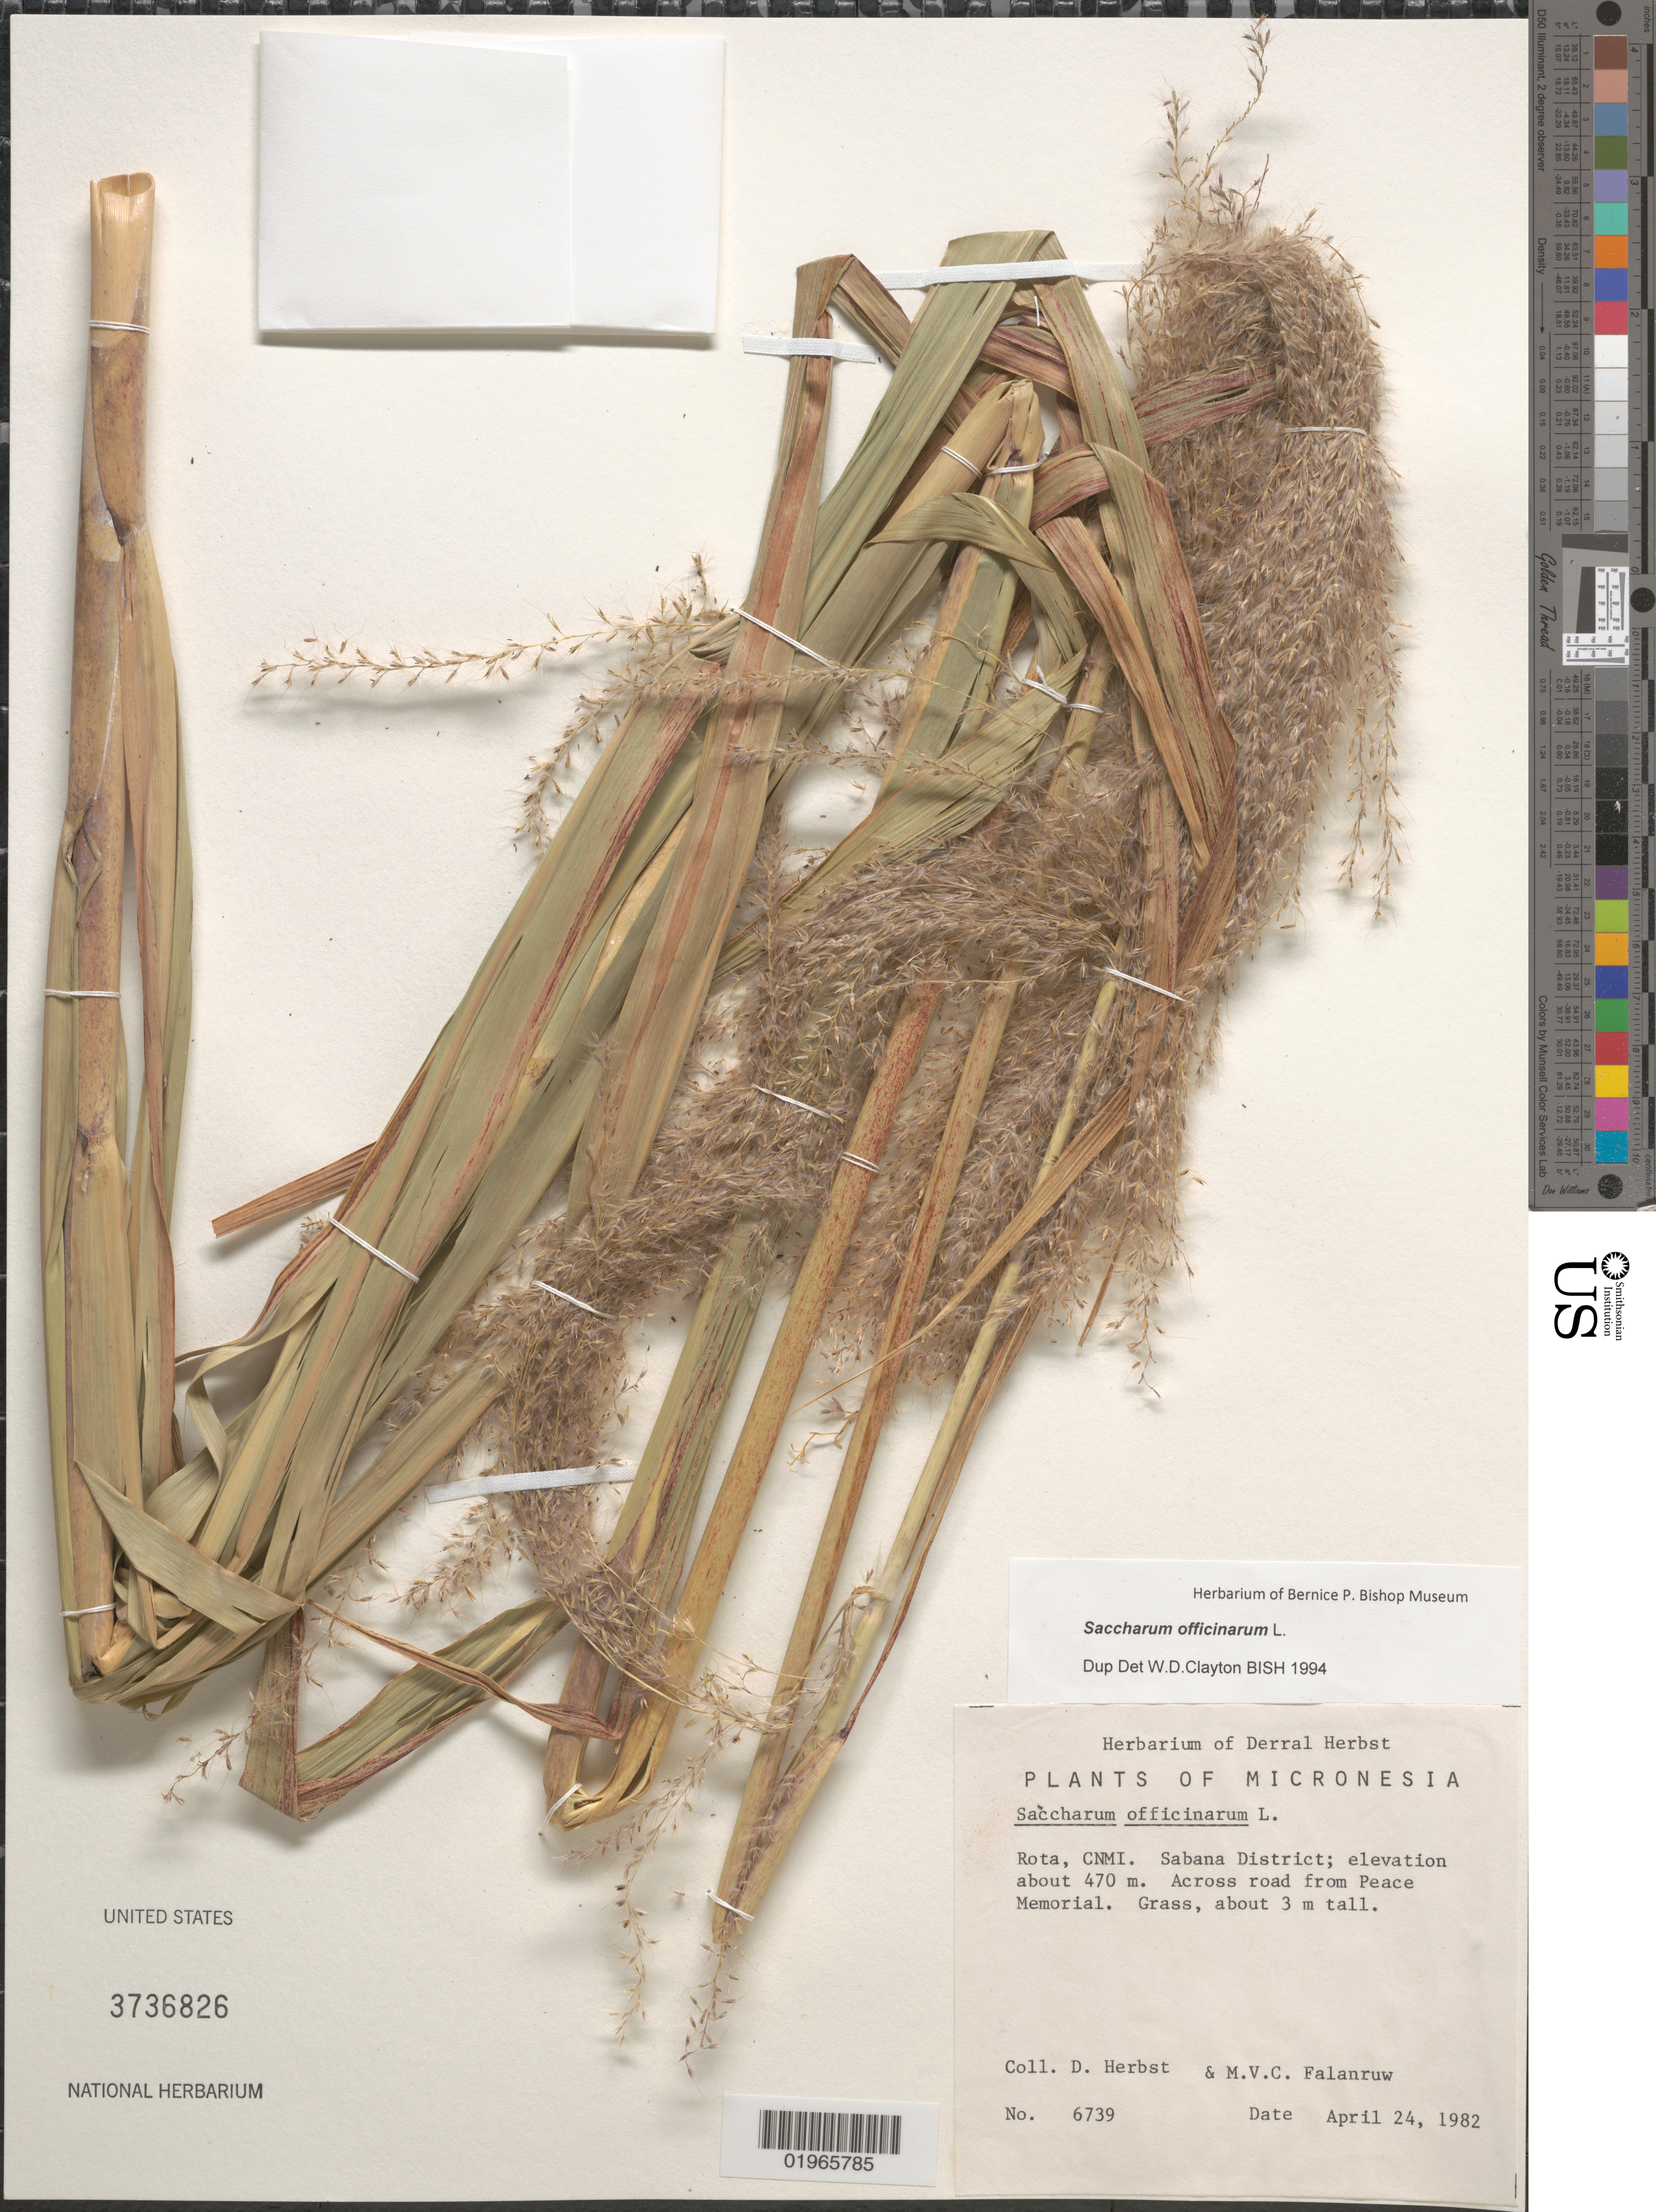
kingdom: Plantae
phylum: Tracheophyta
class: Liliopsida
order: Poales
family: Poaceae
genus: Saccharum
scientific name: Saccharum officinarum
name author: L.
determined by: Clayton, W. D.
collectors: D. Herbst & M. V. Falanruw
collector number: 6739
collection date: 1982-04-24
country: Northern Mariana Islands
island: Rota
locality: Rota, CNMI, Sabana District, across road from Peace Memorial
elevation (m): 470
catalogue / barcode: US 3736826